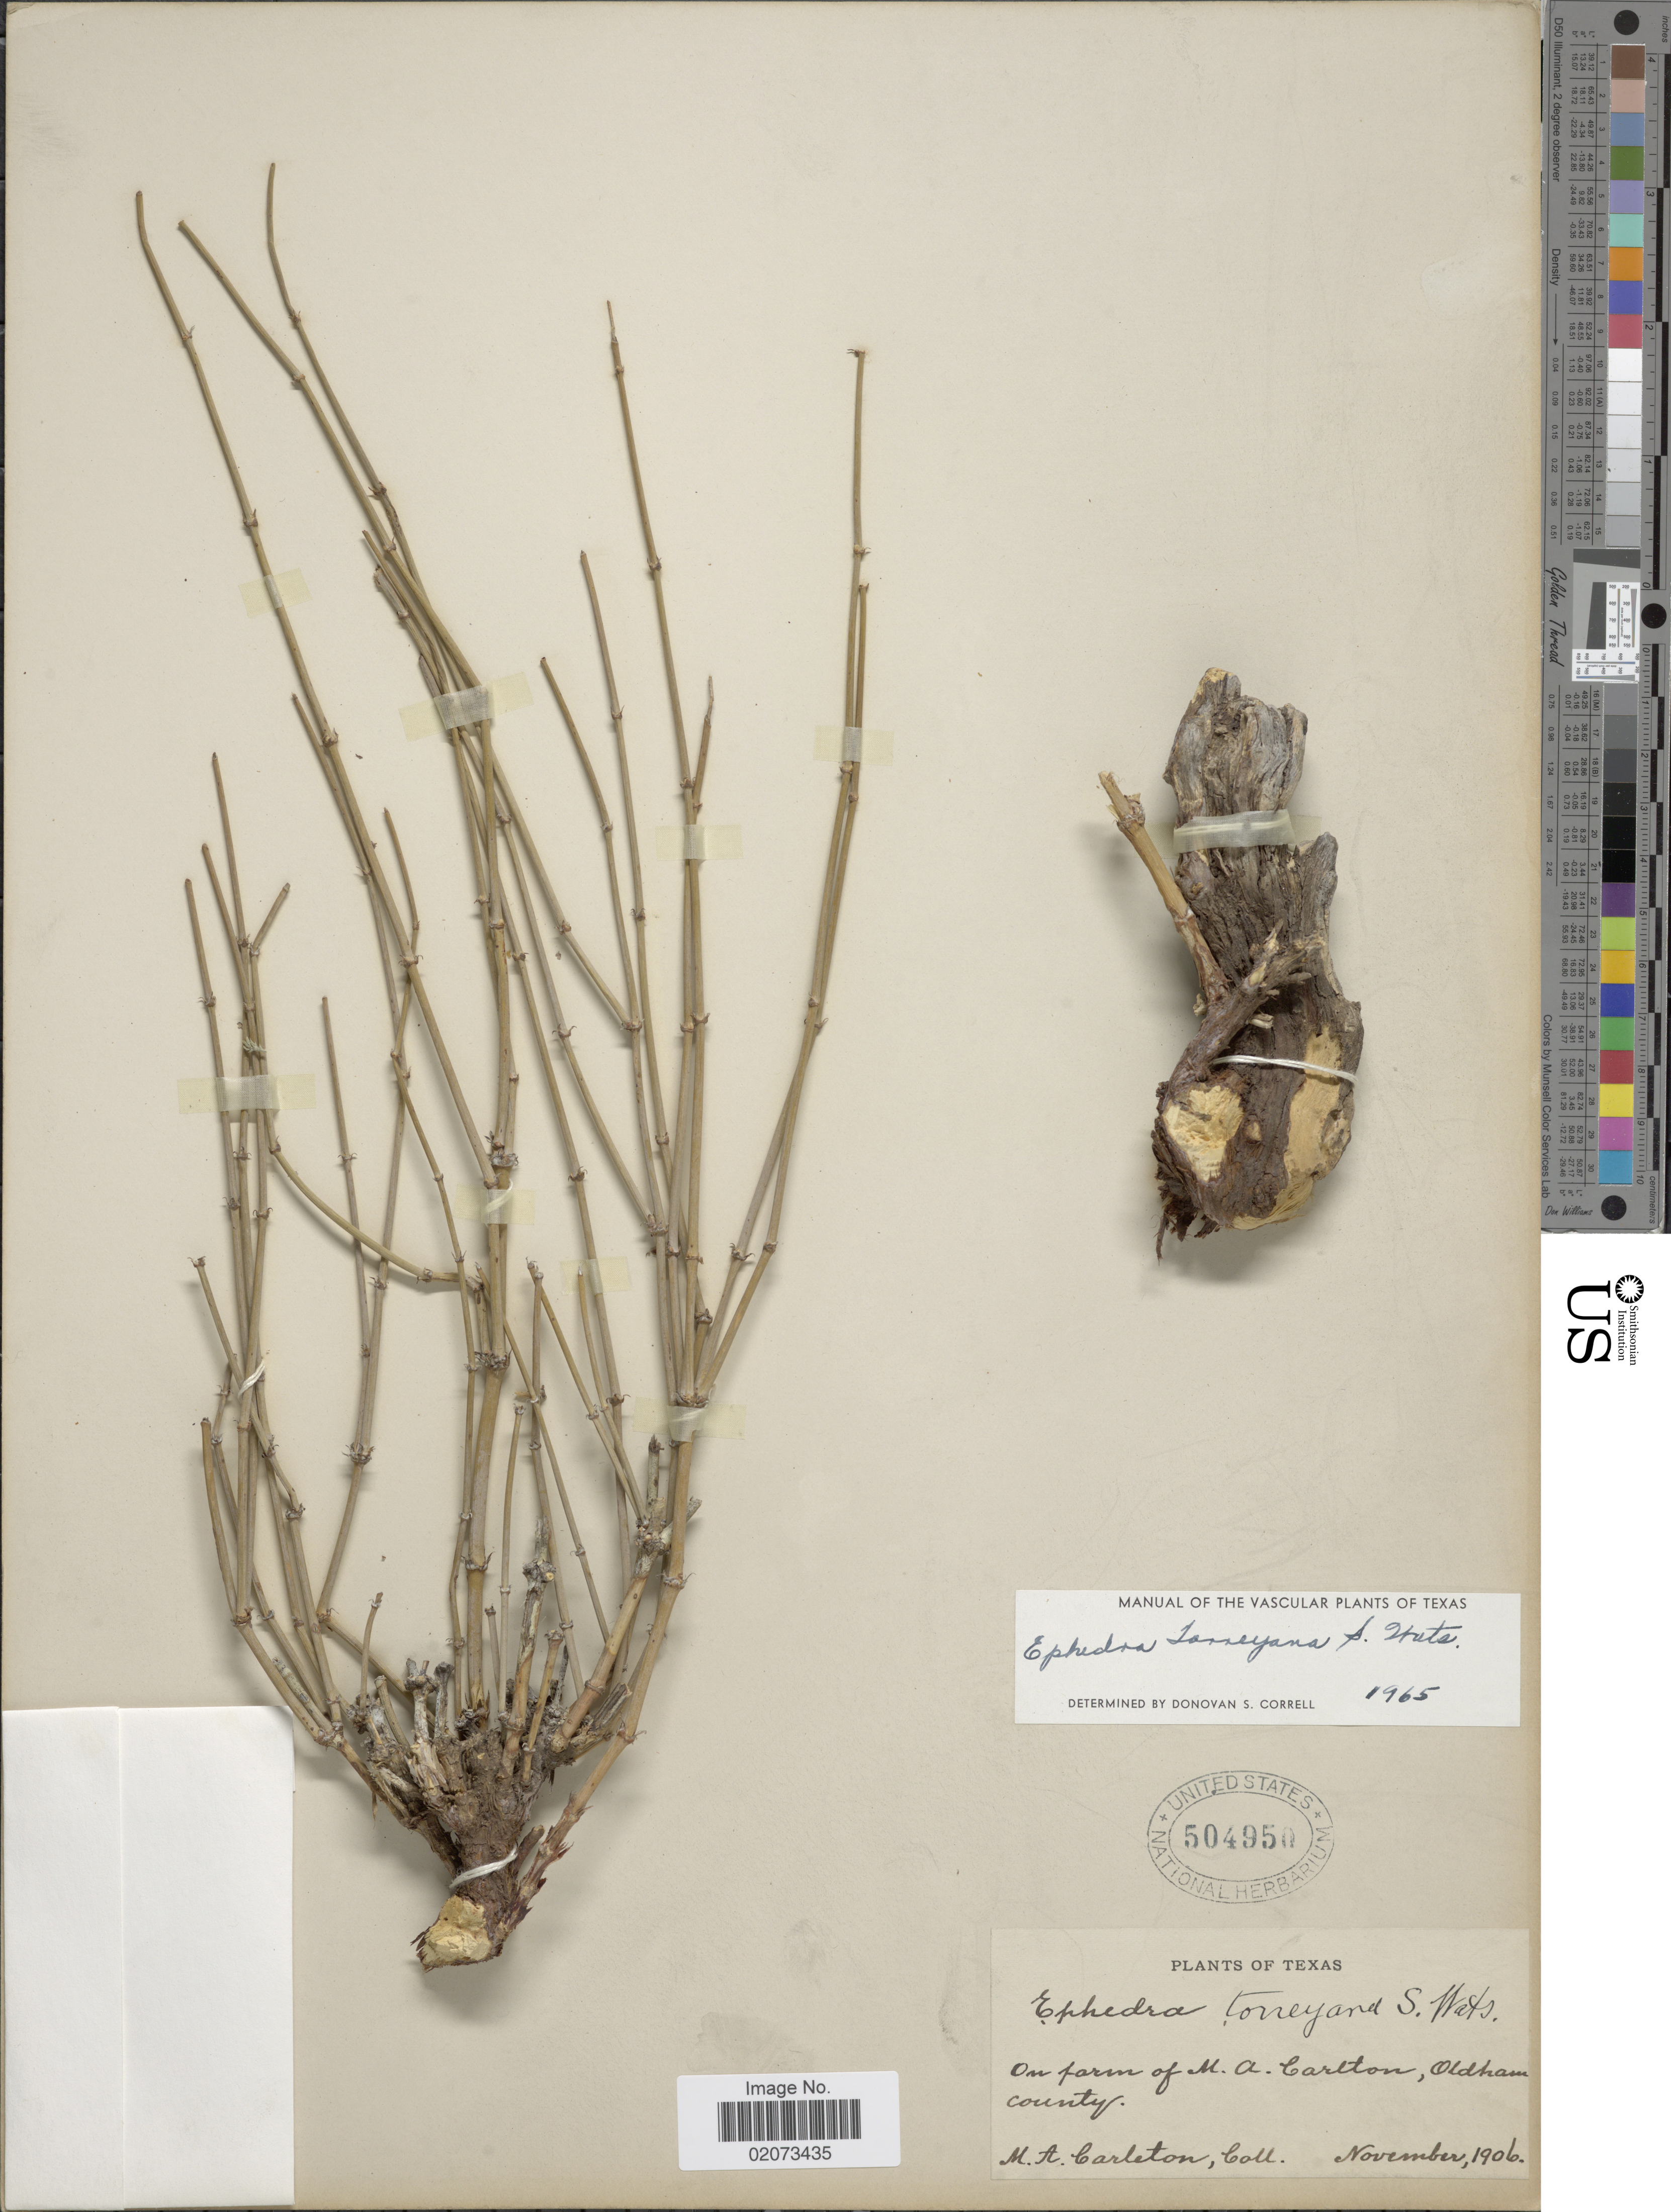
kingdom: Plantae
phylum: Tracheophyta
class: Gnetopsida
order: Ephedrales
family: Ephedraceae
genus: Ephedra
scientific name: Ephedra torreyana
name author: S. Watson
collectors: M. A. Carleton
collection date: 1906-11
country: United States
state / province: Texas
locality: Texas. On farm on M. A. Carlton, Oldham County.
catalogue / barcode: US 504950